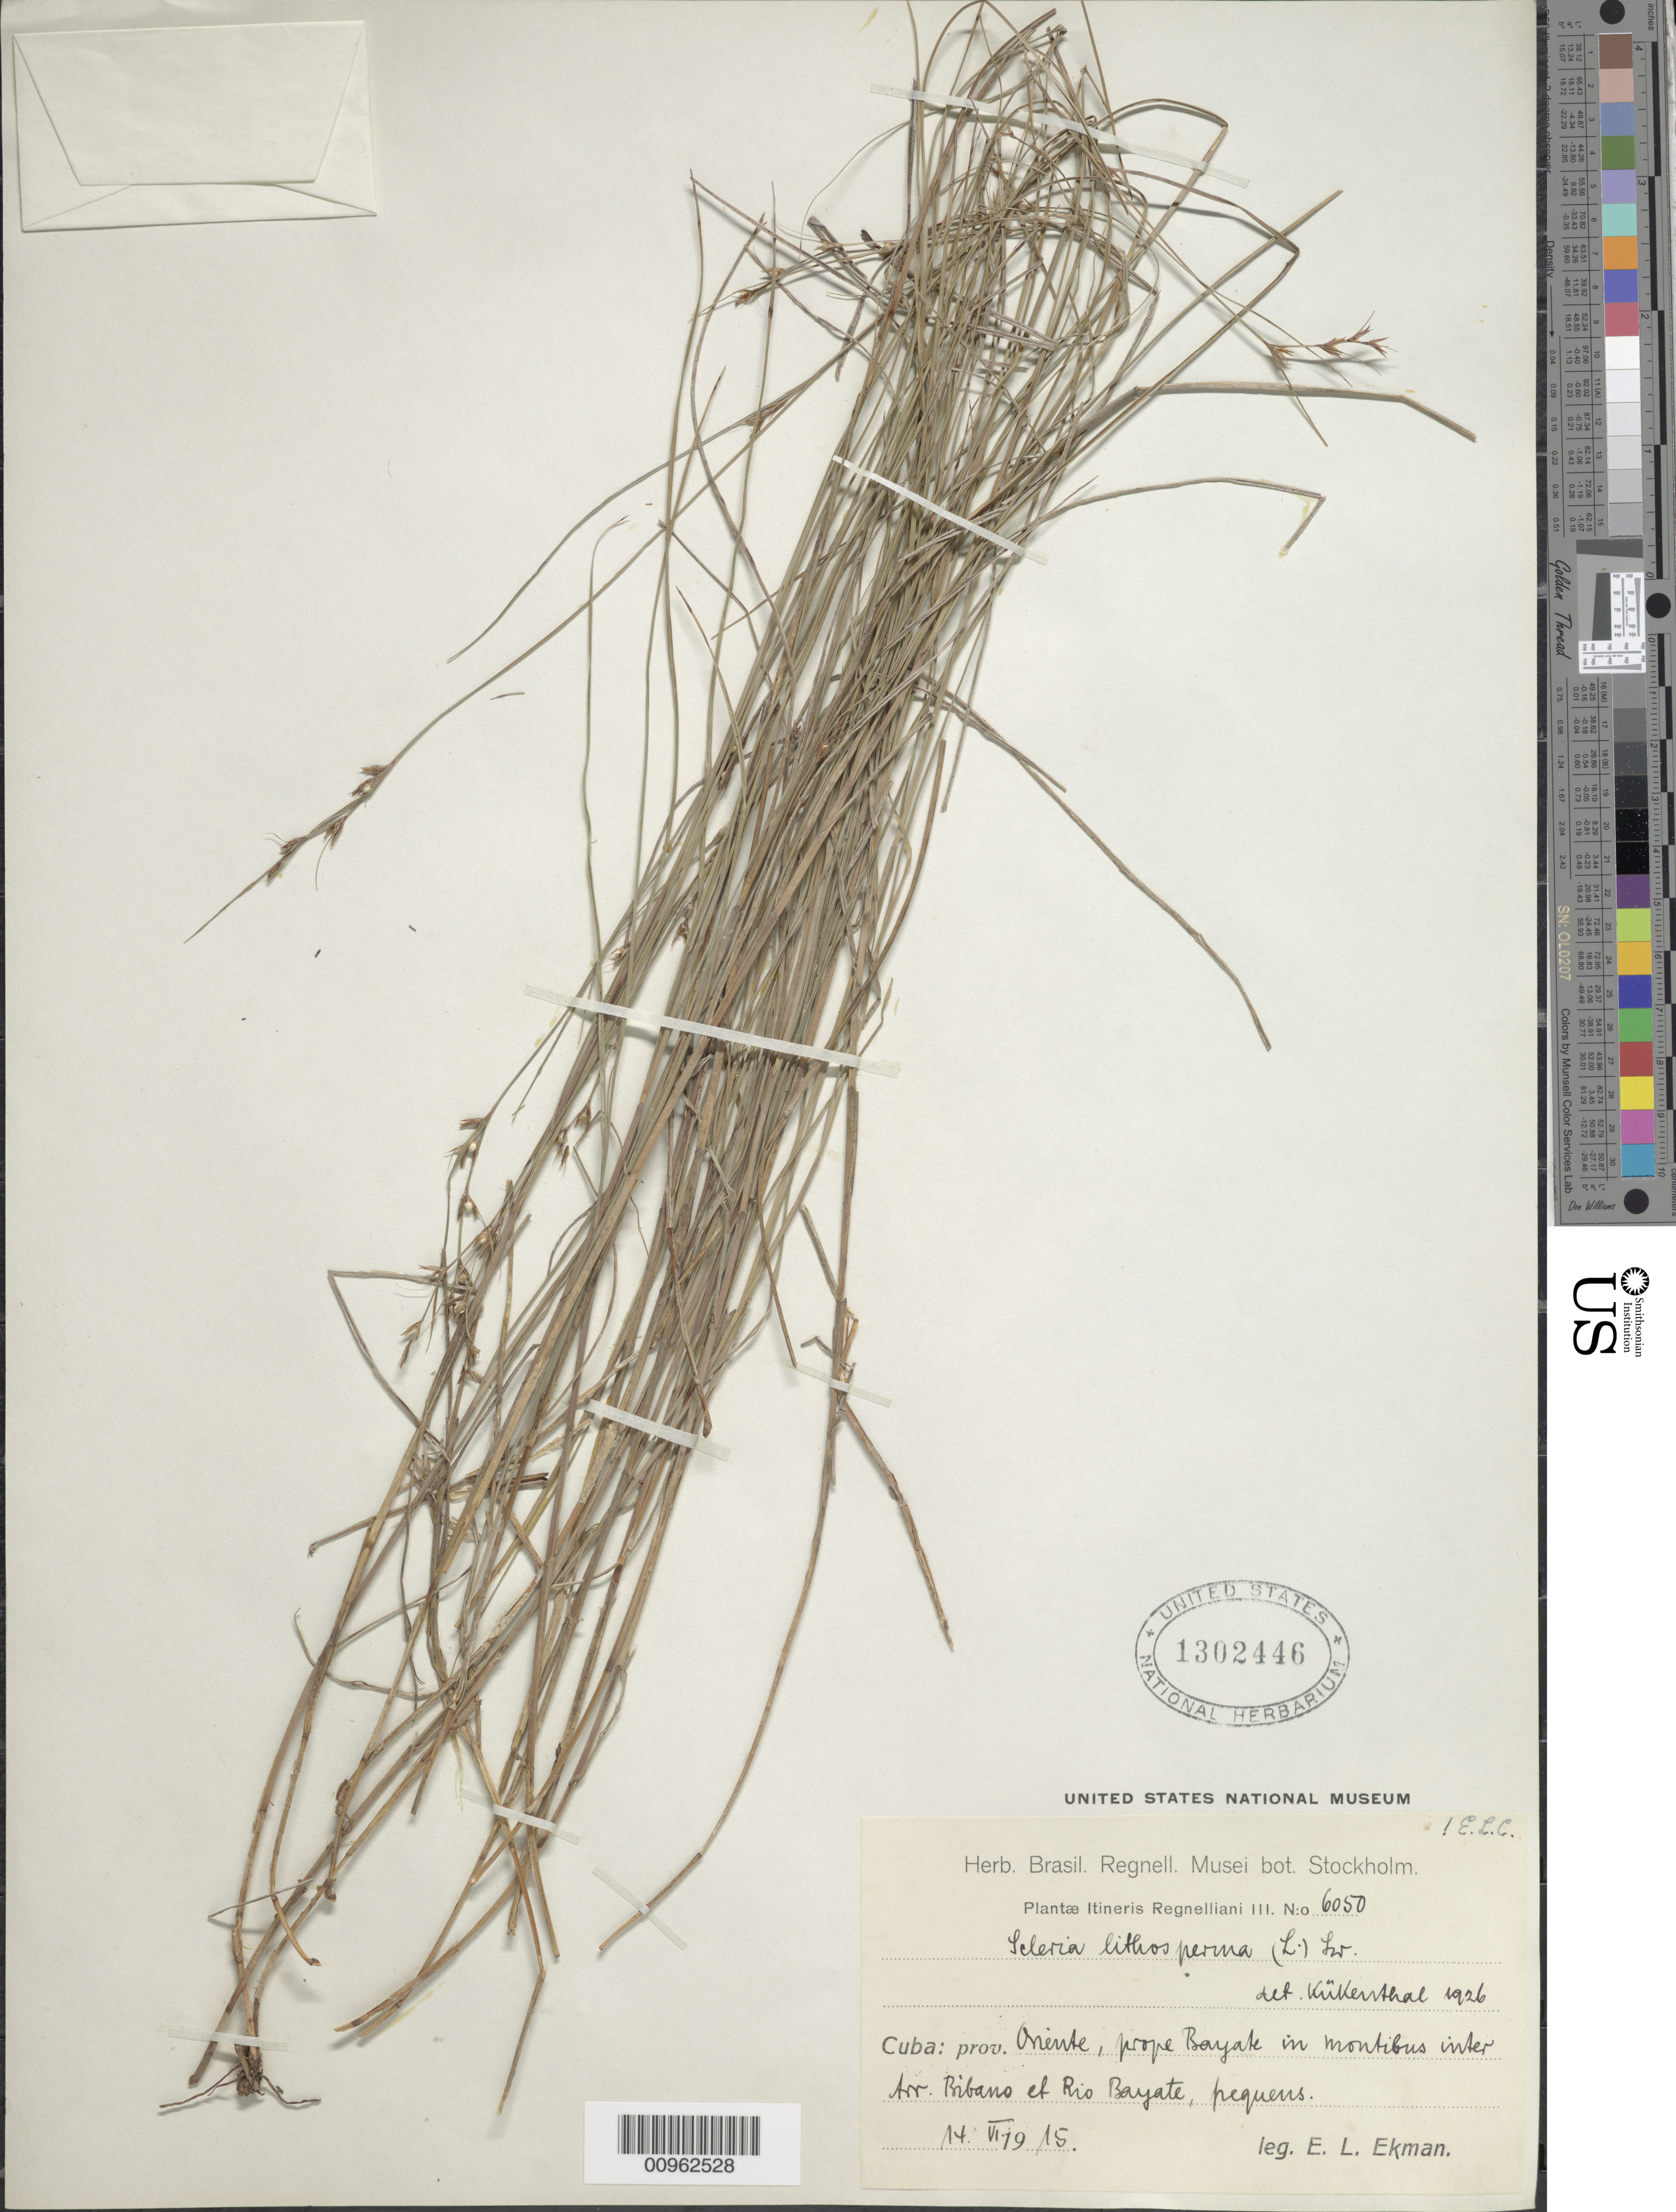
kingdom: Plantae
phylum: Tracheophyta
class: Liliopsida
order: Poales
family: Cyperaceae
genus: Scleria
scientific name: Scleria lithosperma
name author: (L.) Sw.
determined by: Core, E. L.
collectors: E. L. Ekman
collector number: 6050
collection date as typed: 14 Jun 1915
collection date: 1915-06-14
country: Cuba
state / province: Oriente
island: Cuba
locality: Prope Bayate, inter Arr Bibano et Rio Bayate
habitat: In montibus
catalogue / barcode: US 1302446